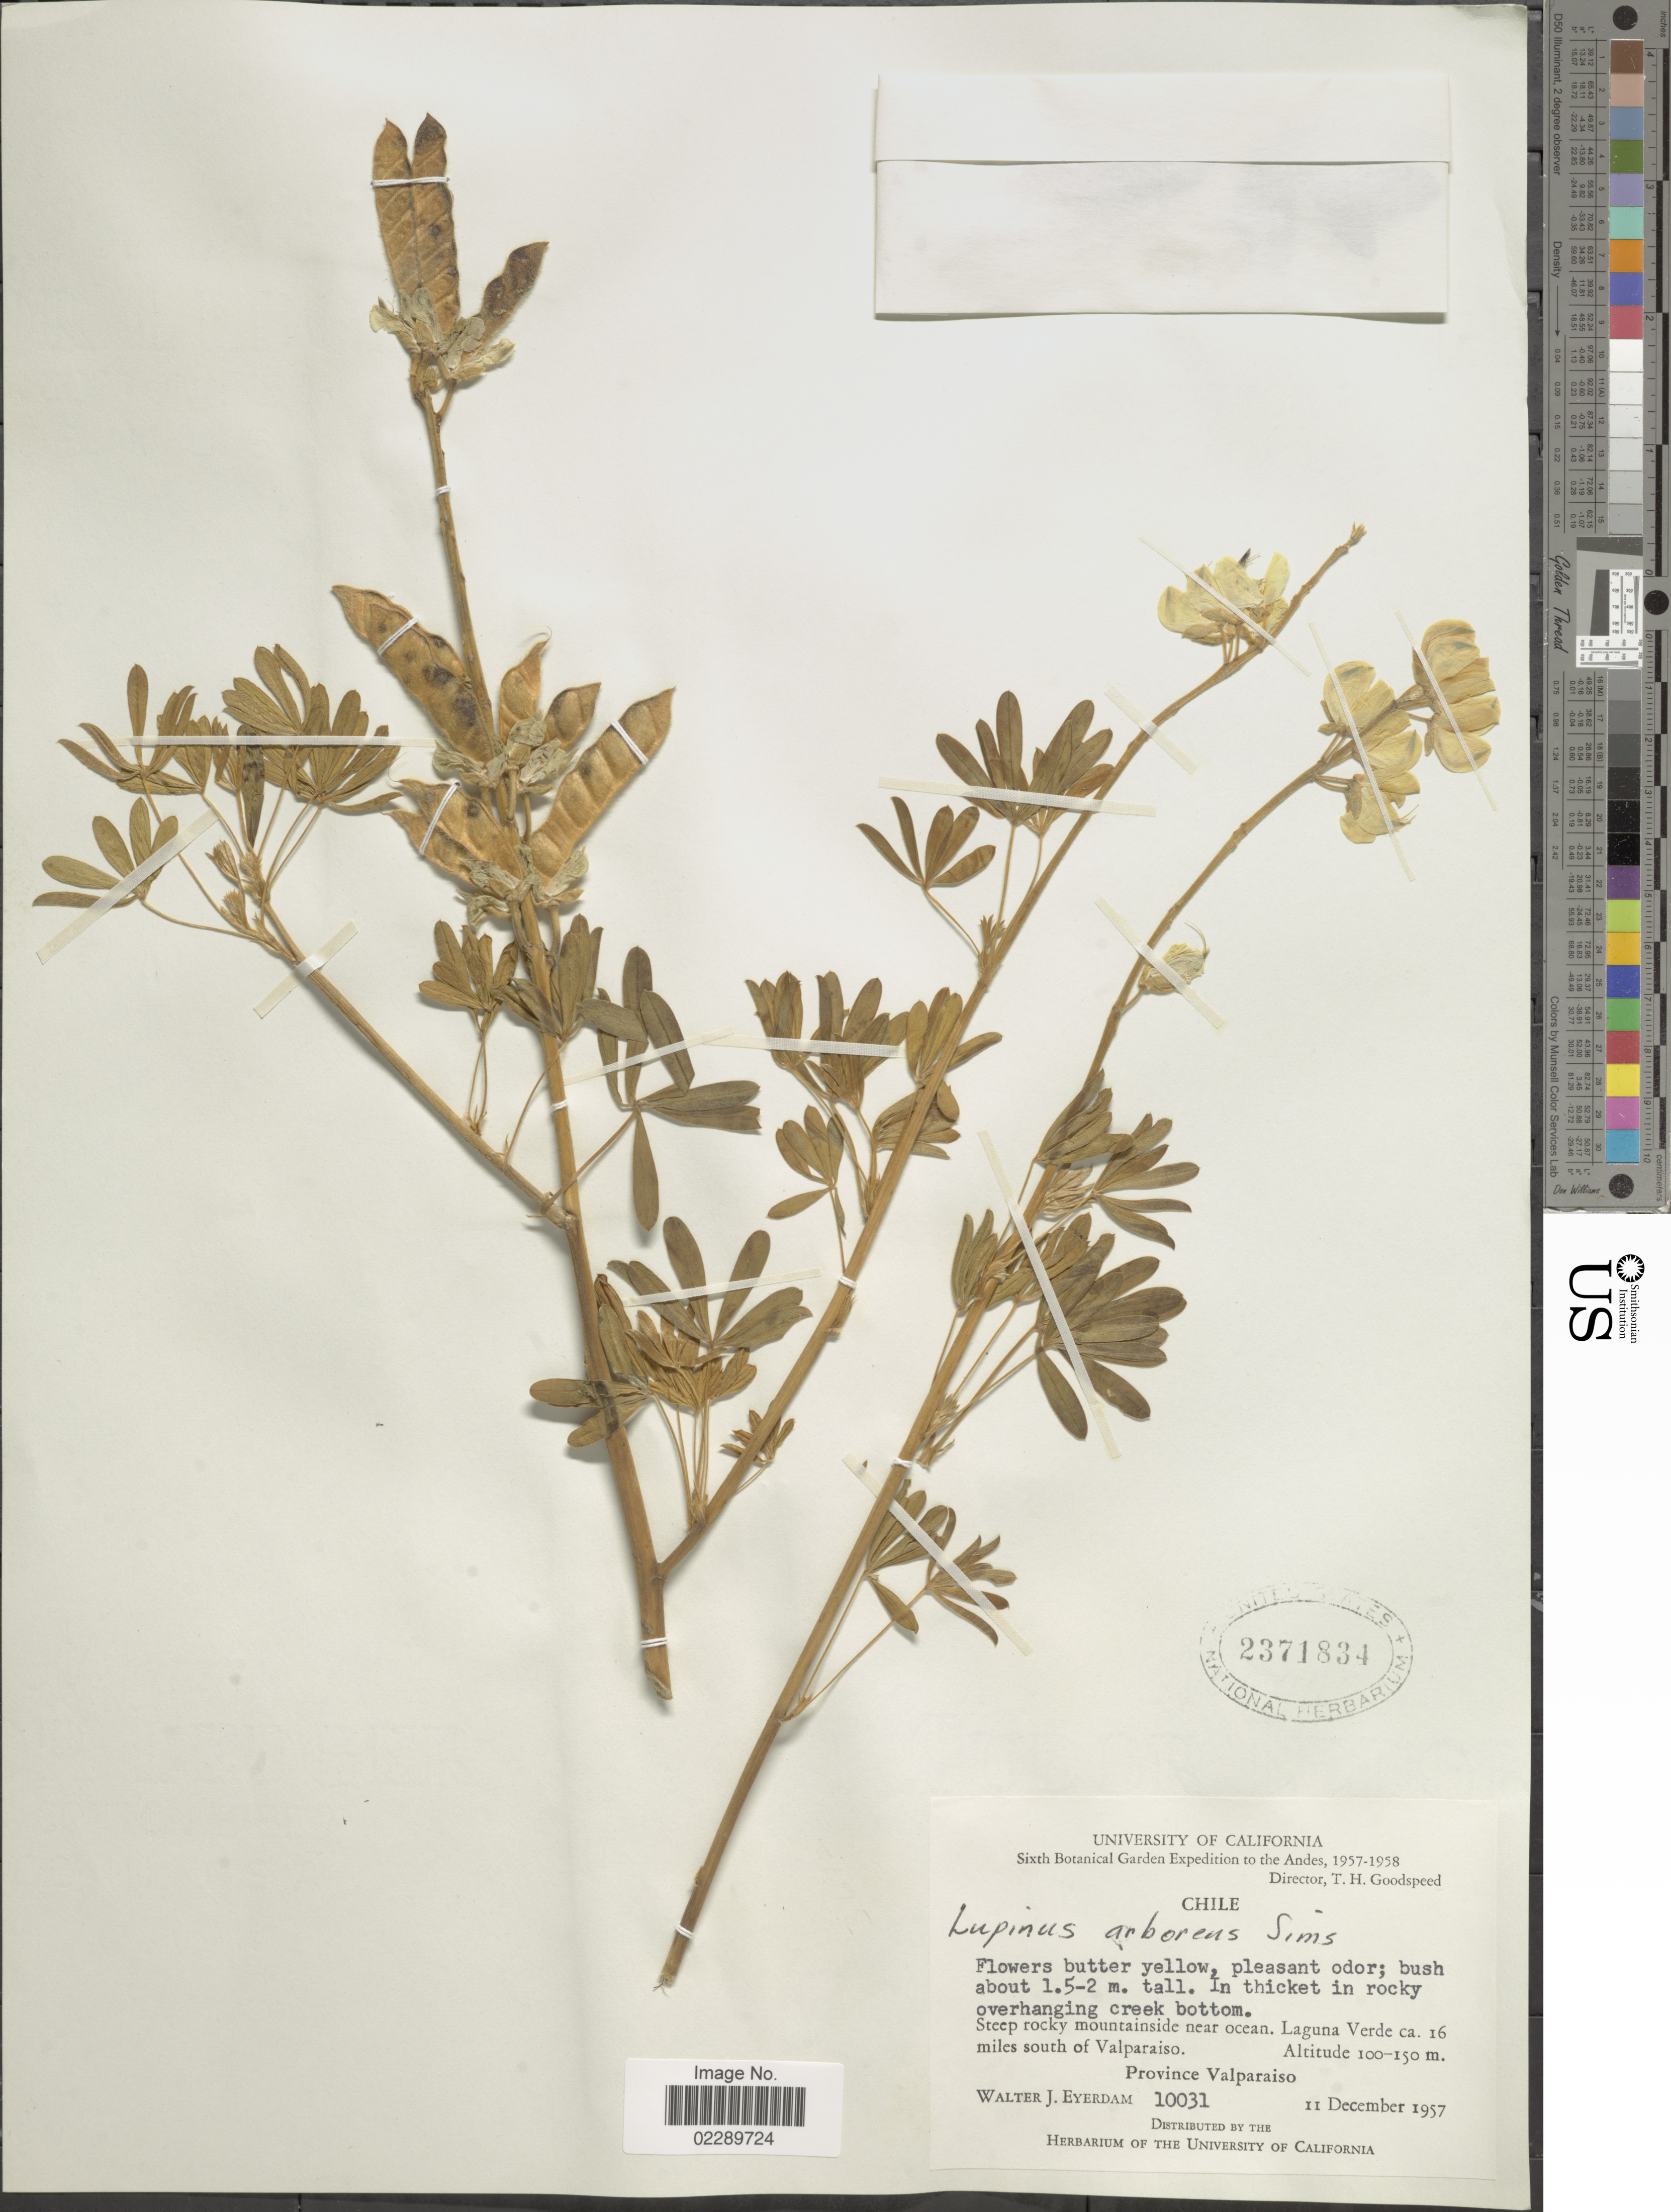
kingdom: Plantae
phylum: Tracheophyta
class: Magnoliopsida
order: Fabales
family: Fabaceae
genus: Lupinus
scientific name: Lupinus arboreus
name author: Sims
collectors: W. J. Eyerdam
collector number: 10031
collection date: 1957-12-11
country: Chile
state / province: Valparaíso (V)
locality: Steep rocky mountainside near ocean. Laguna Verde ca. 16 miles south of Valparaiso. Province Valparaiso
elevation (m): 100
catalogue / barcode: US 2371834